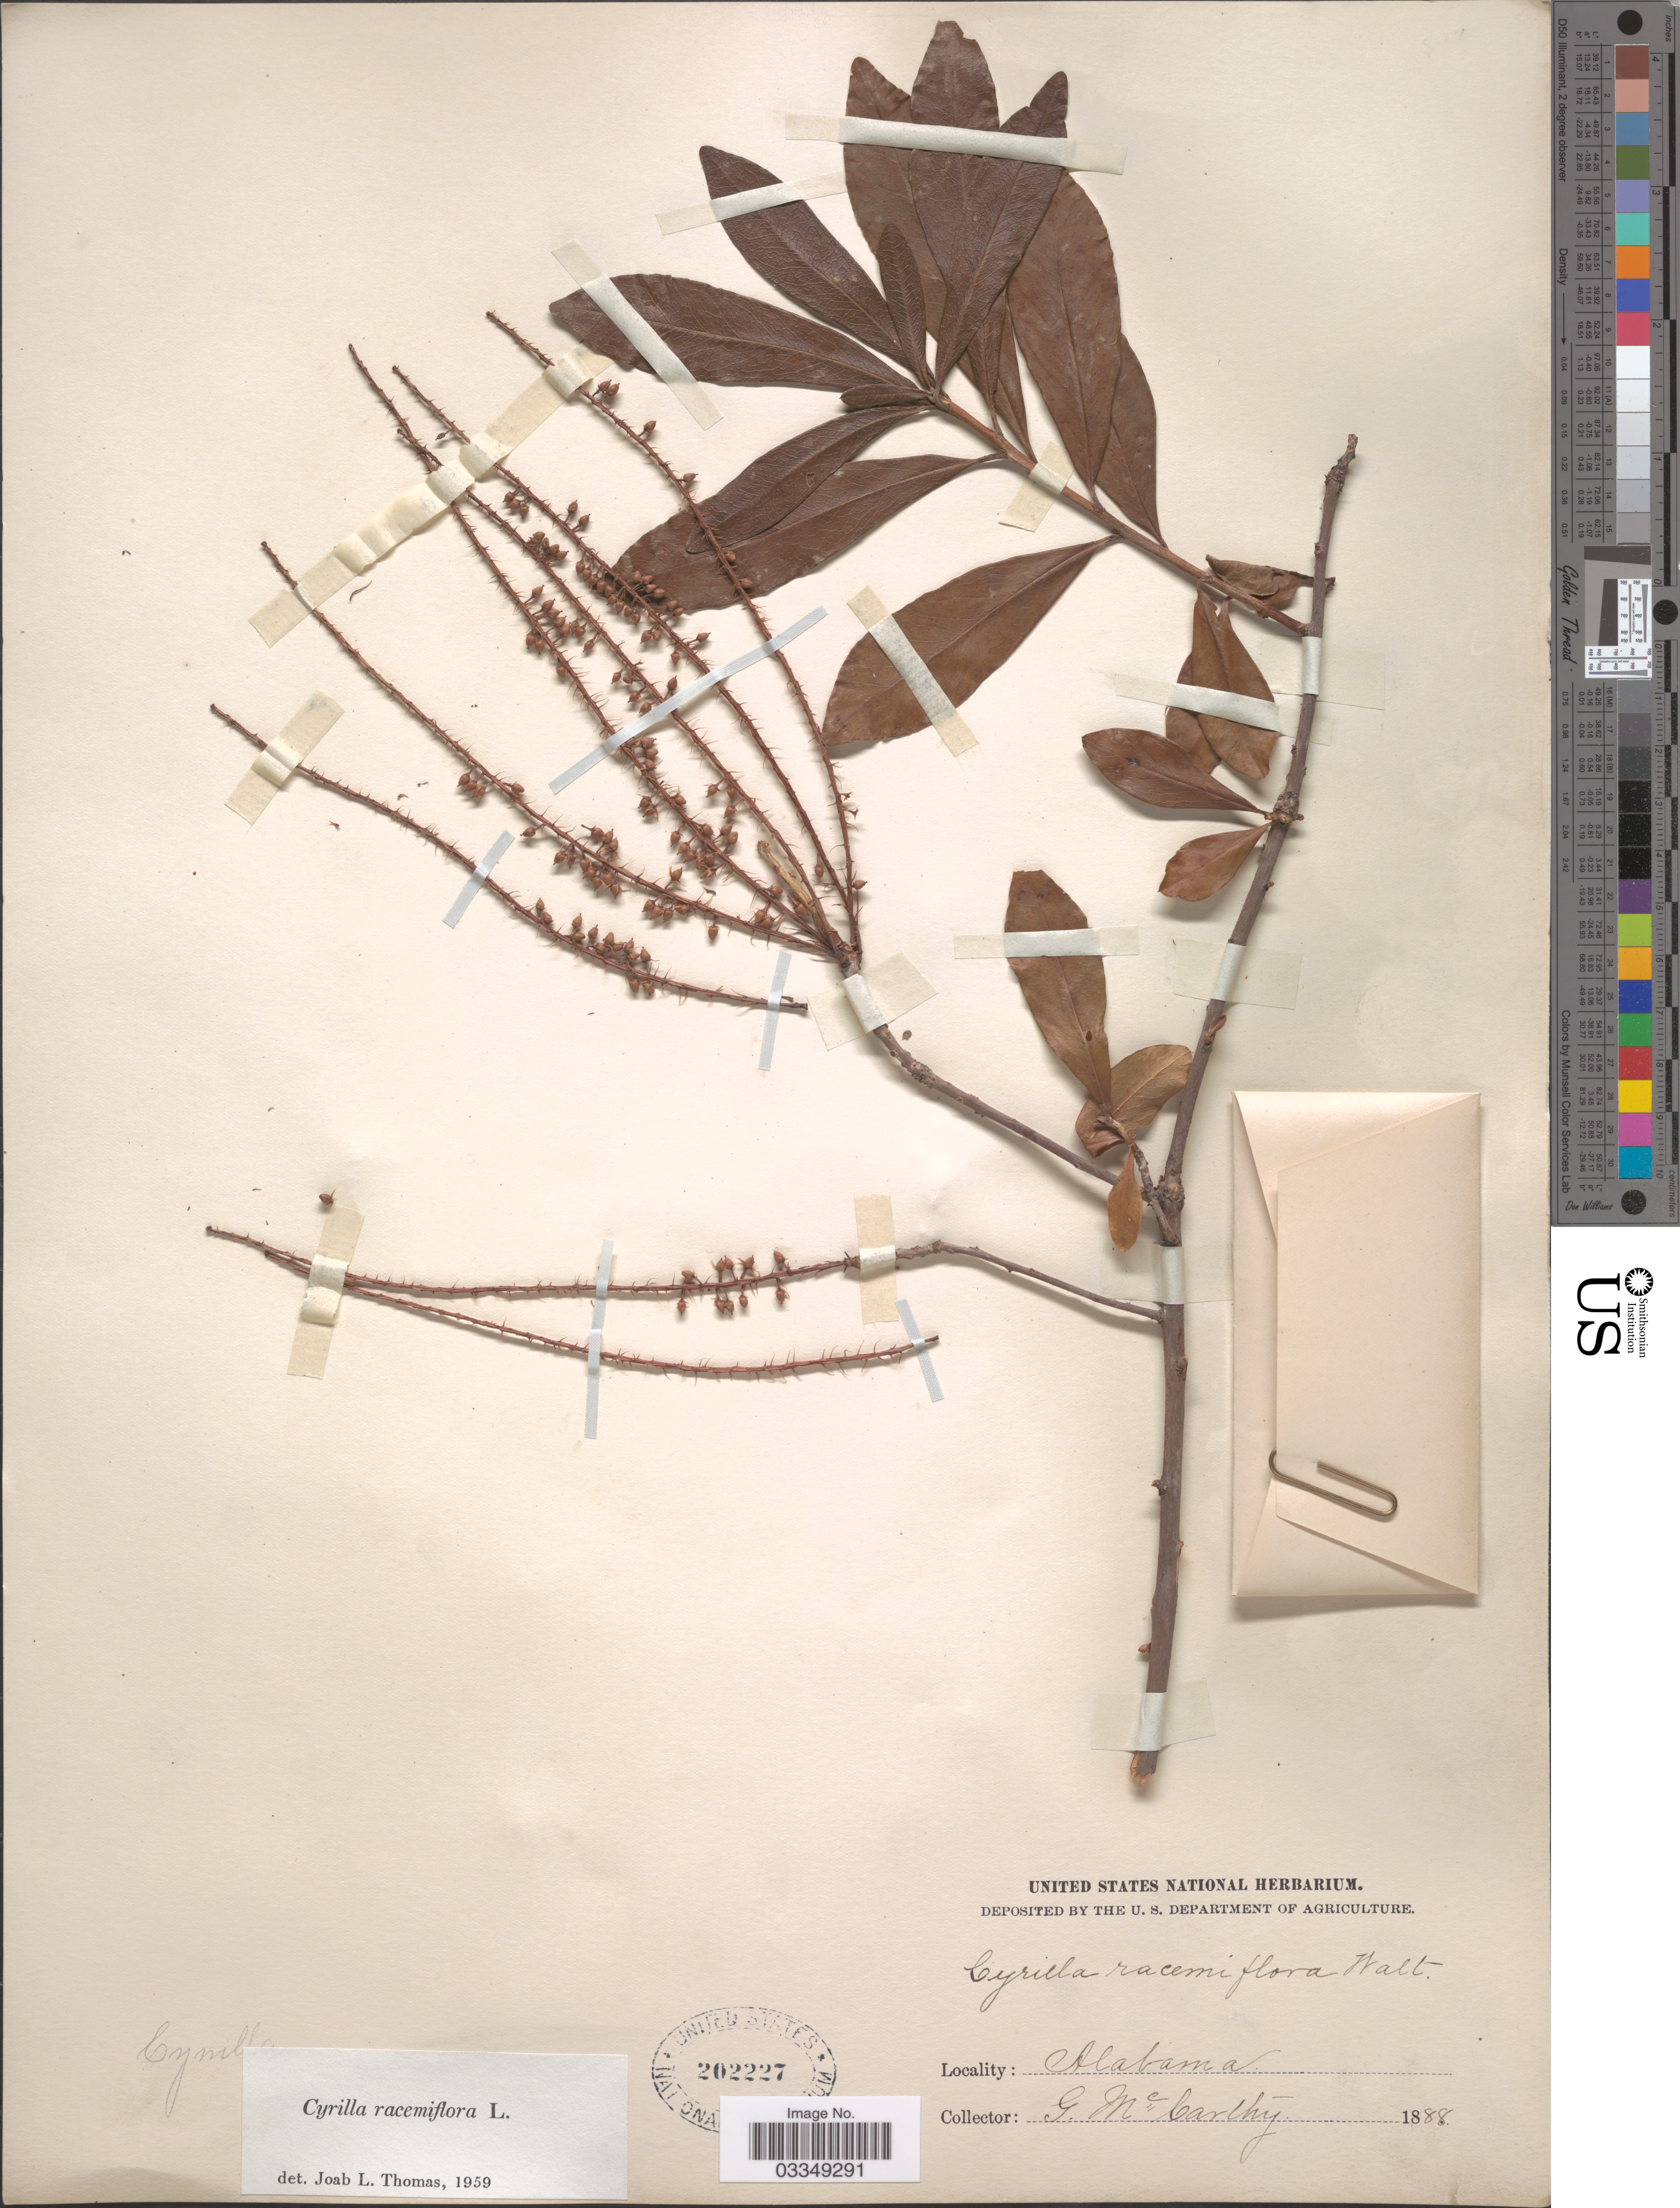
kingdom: Plantae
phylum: Tracheophyta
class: Magnoliopsida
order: Ericales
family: Cyrillaceae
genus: Cyrilla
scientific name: Cyrilla racemiflora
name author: L.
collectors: G. McCarthy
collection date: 1888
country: United States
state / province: Alabama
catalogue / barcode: US 202227